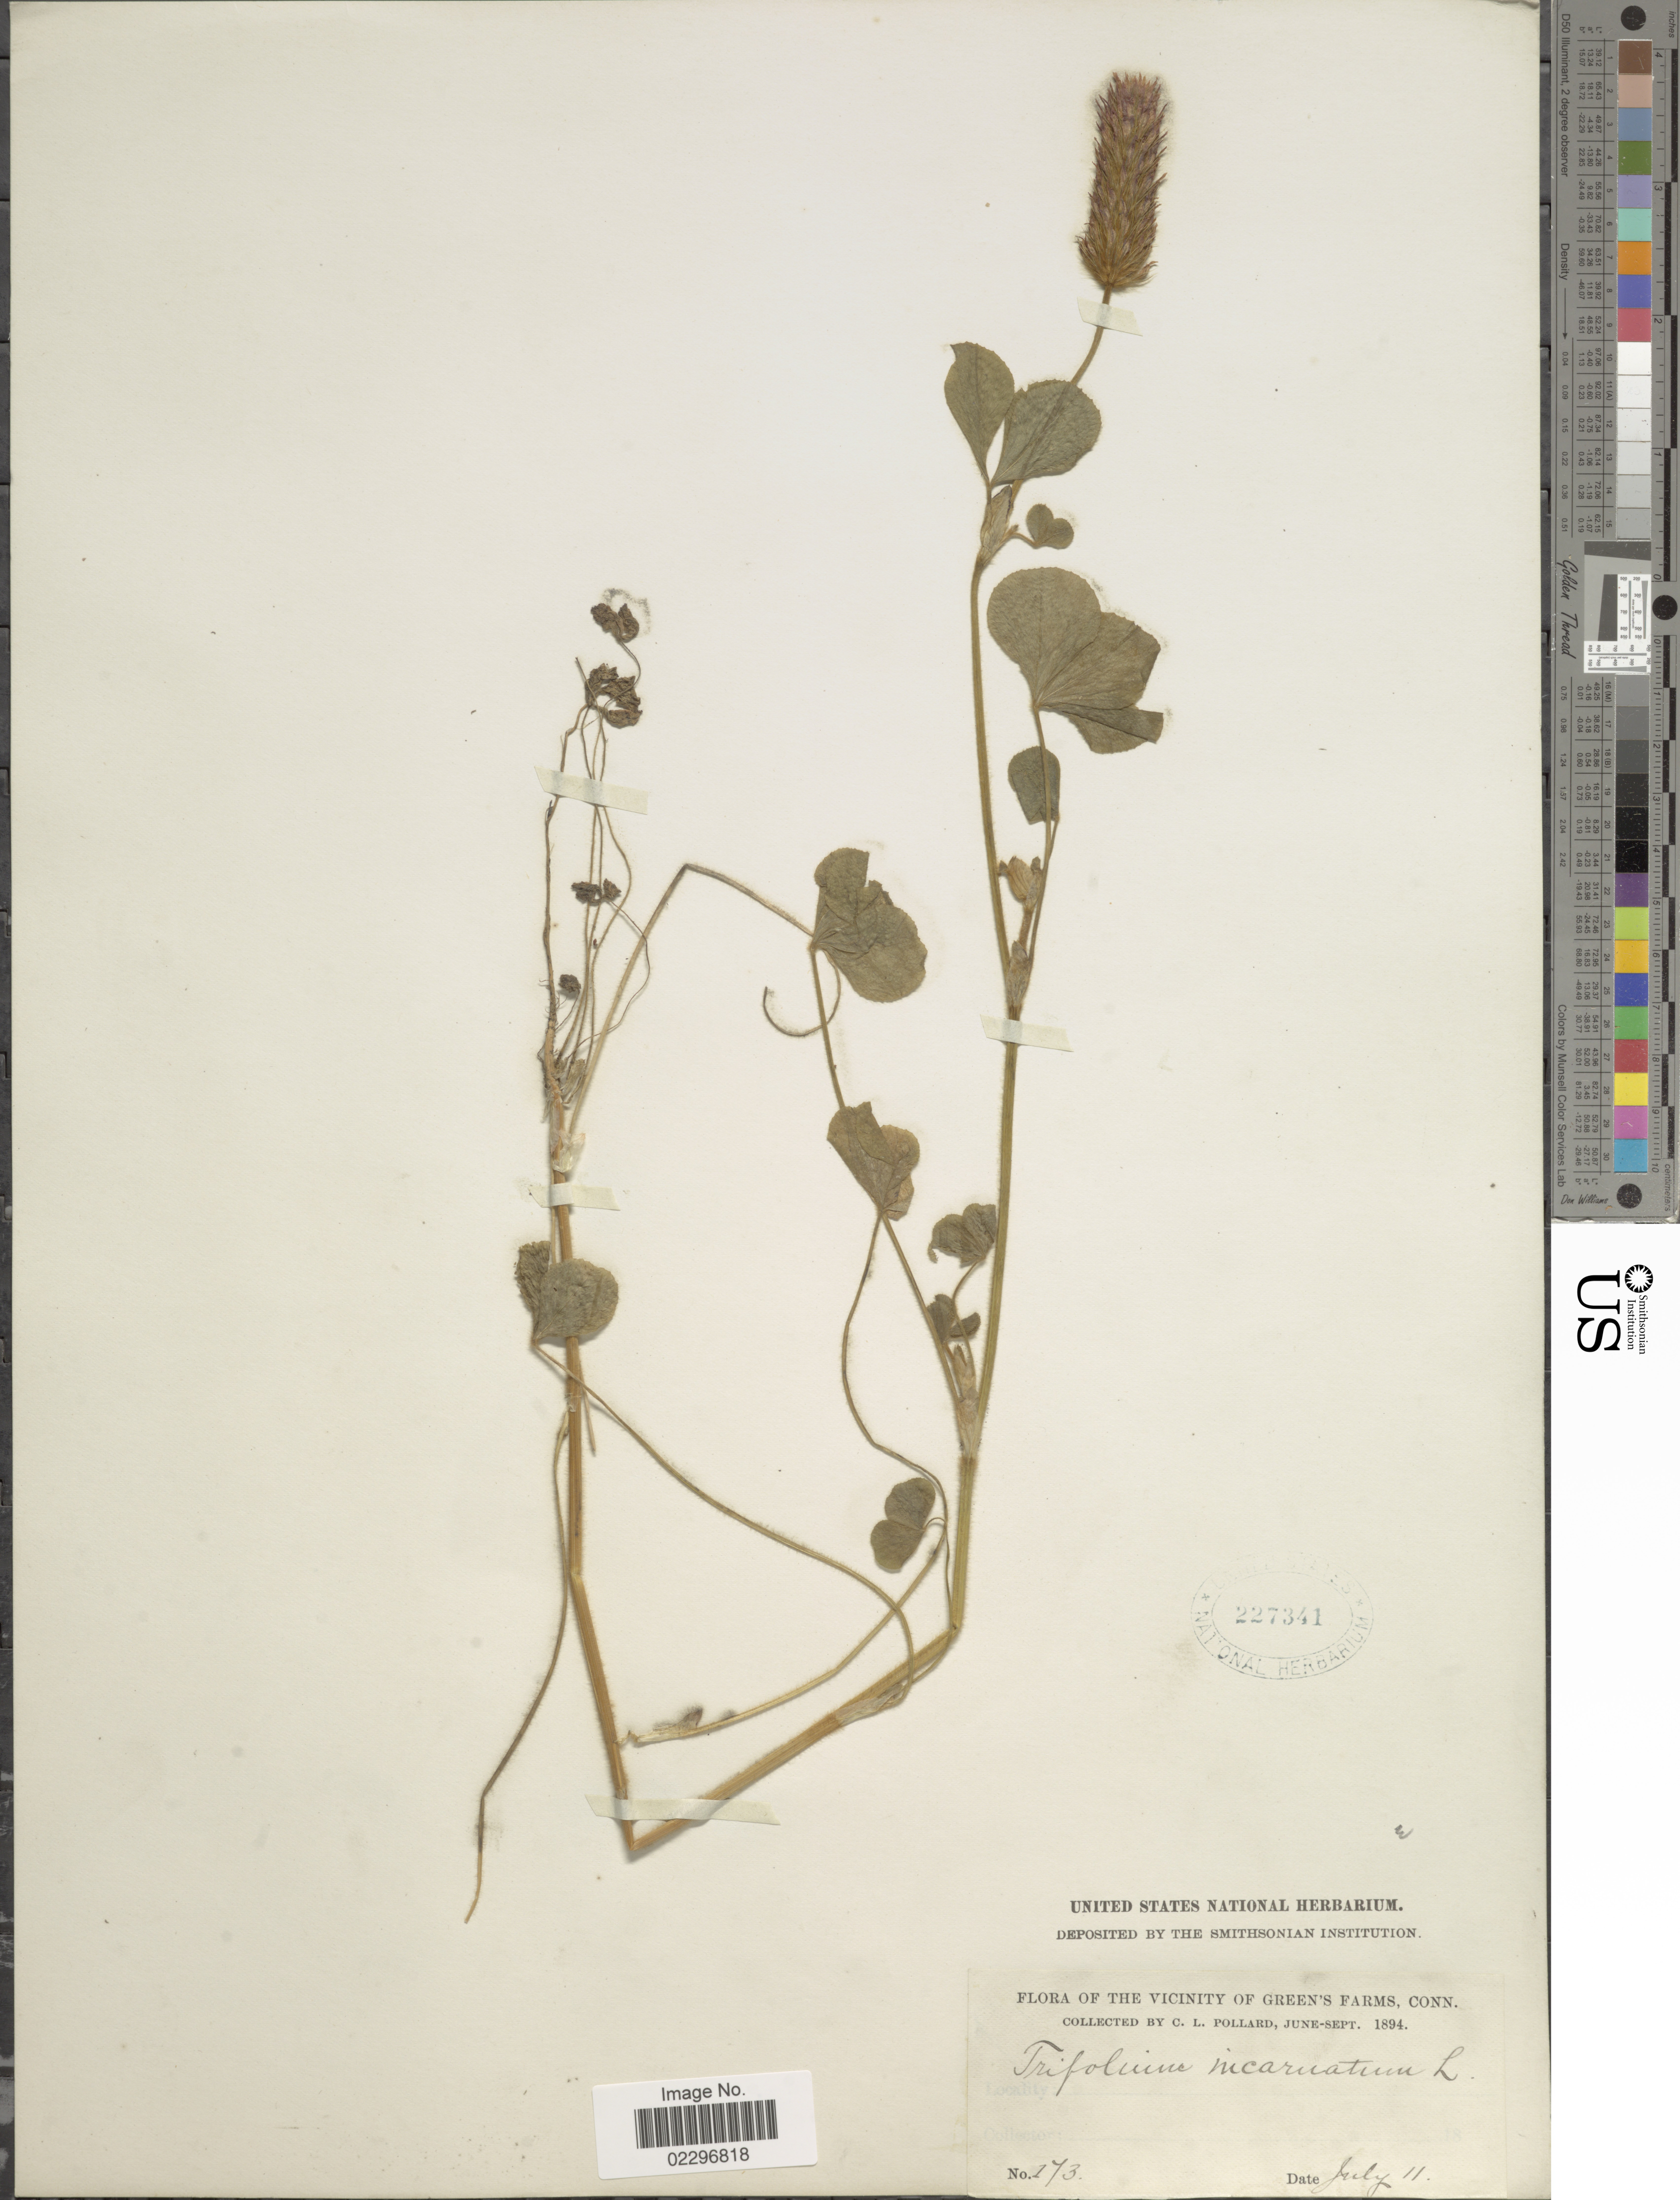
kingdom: Plantae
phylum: Tracheophyta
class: Magnoliopsida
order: Fabales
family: Fabaceae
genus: Trifolium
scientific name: Trifolium incarnatum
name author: L.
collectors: C. L. Pollard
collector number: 173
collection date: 1894-07-11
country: United States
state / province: Connecticut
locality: The Vicinity of Green's Farm's, Conn.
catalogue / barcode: US 227341